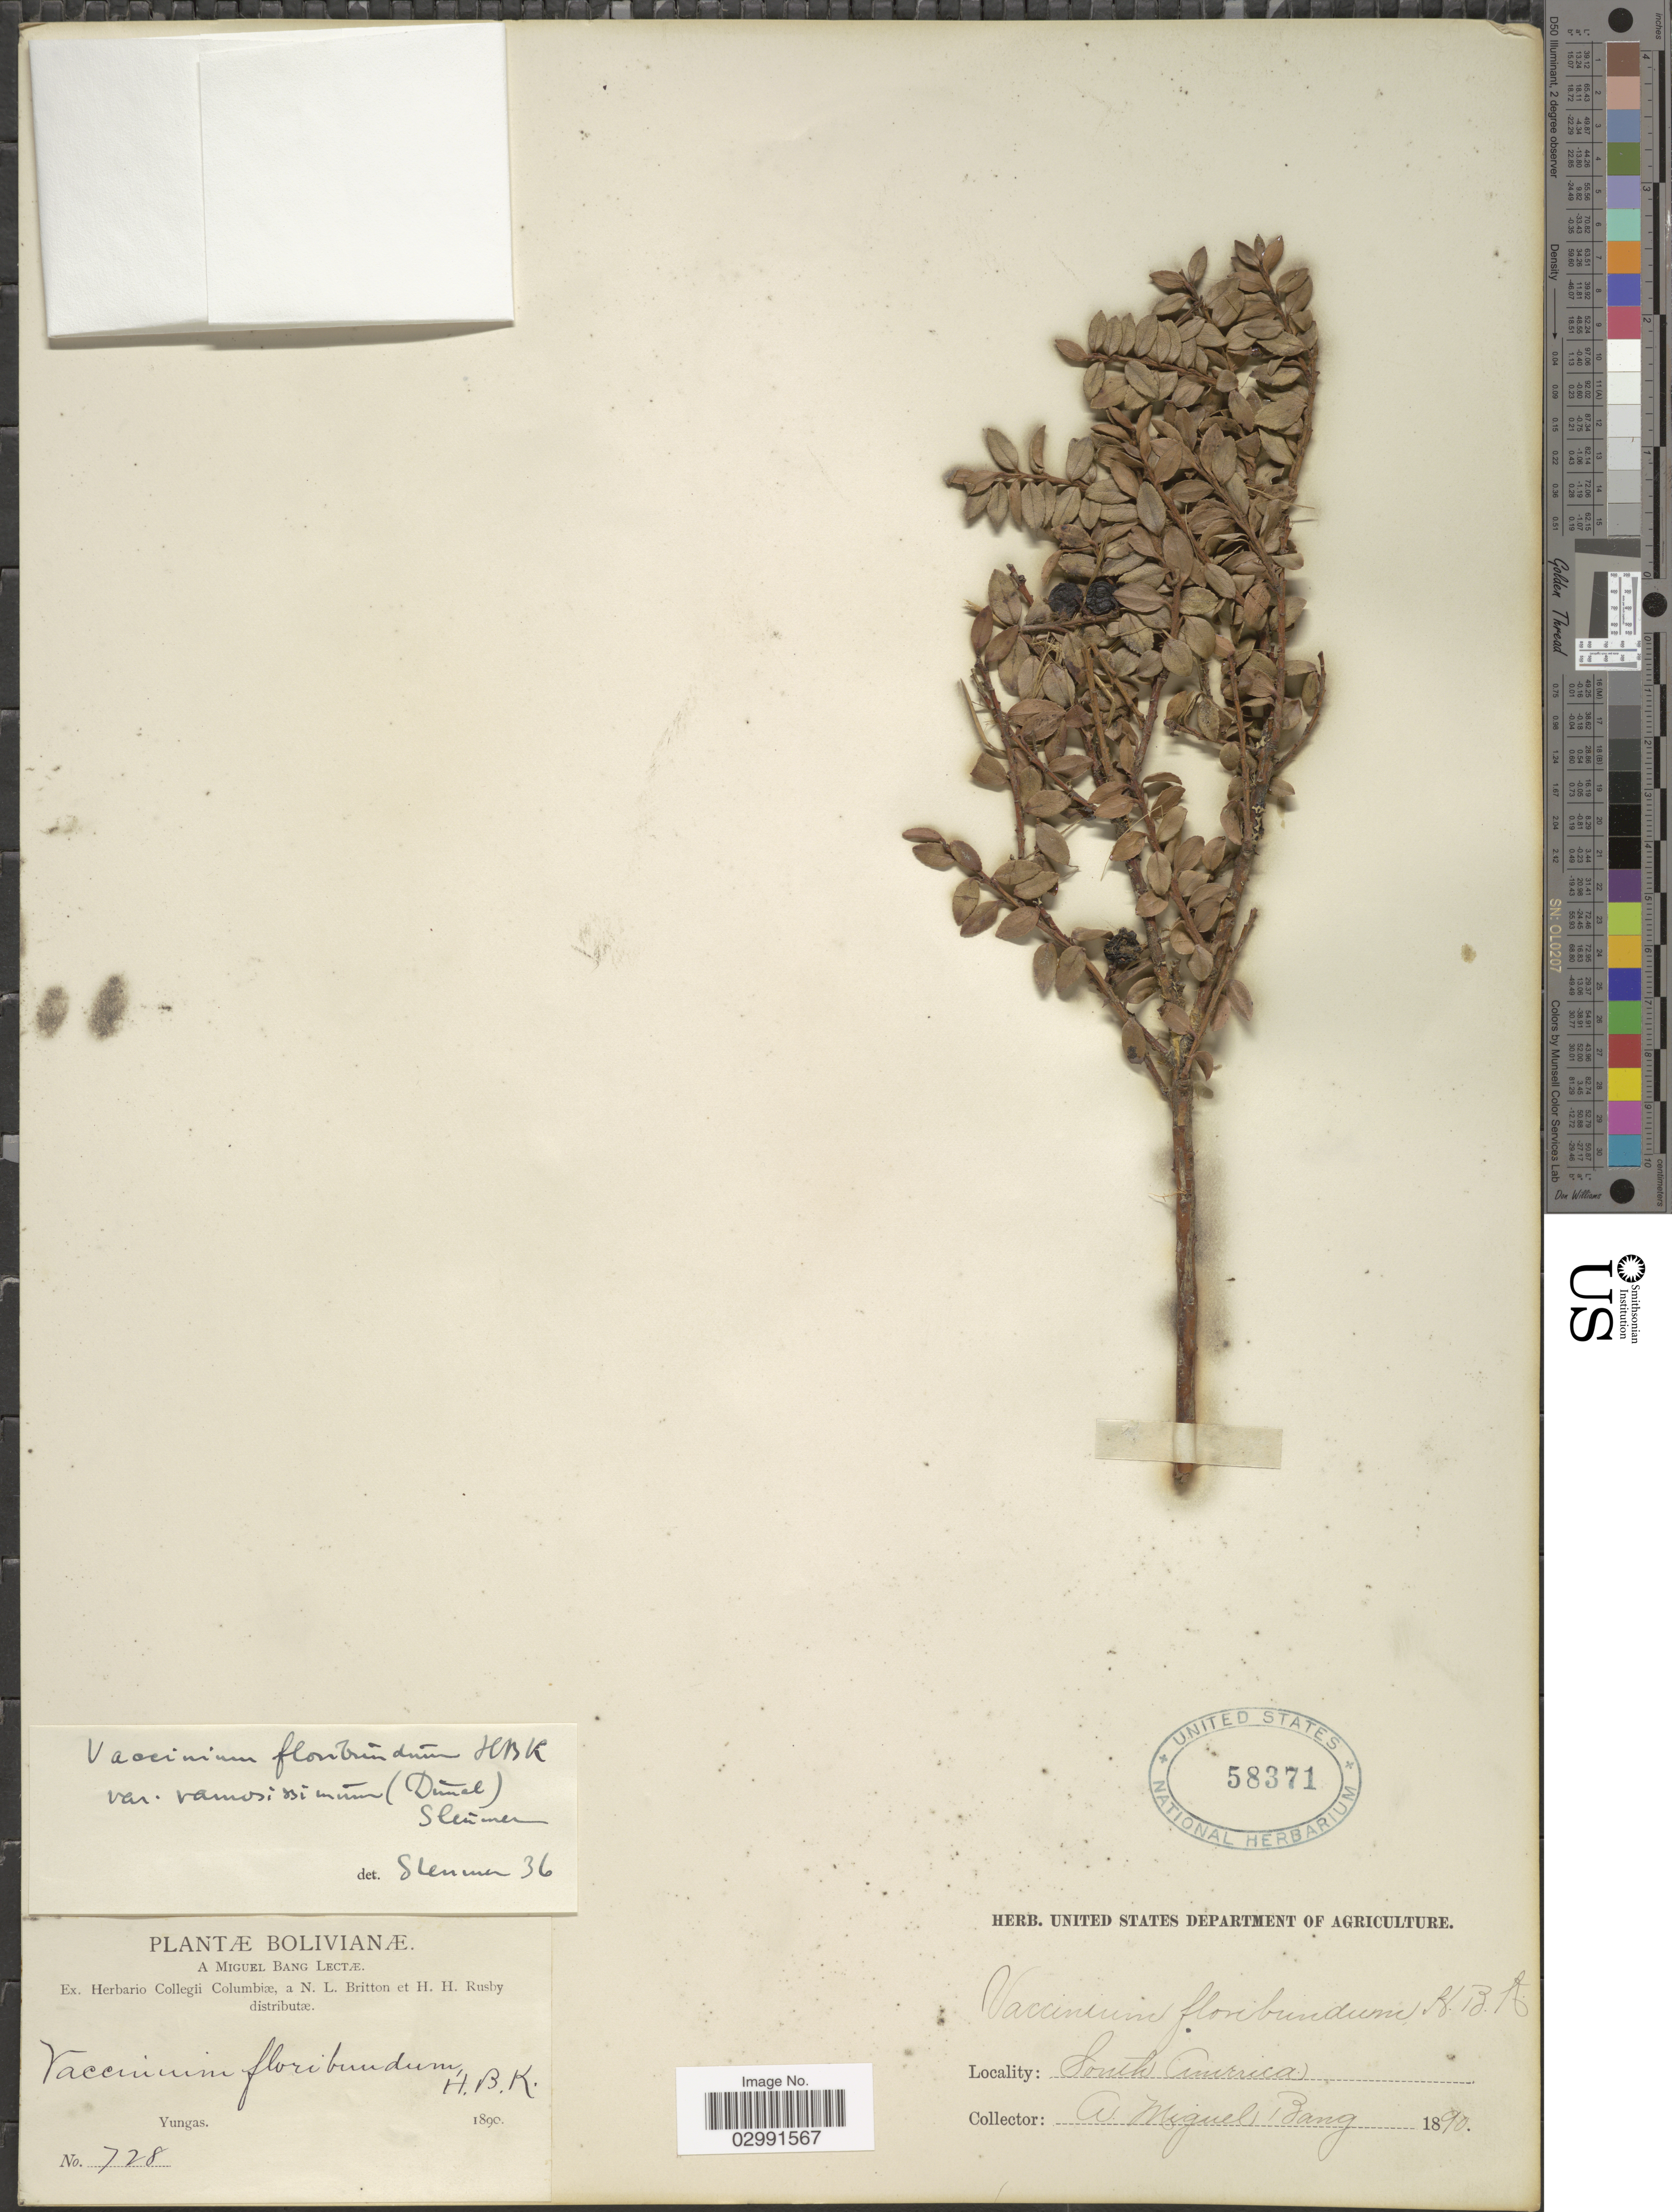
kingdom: Plantae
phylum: Tracheophyta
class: Magnoliopsida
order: Ericales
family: Ericaceae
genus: Vaccinium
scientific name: Vaccinium floribundum var. ramosissimum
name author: Kunth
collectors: M. Bang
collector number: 728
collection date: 1890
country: Bolivia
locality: Yungas.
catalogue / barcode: US 58371